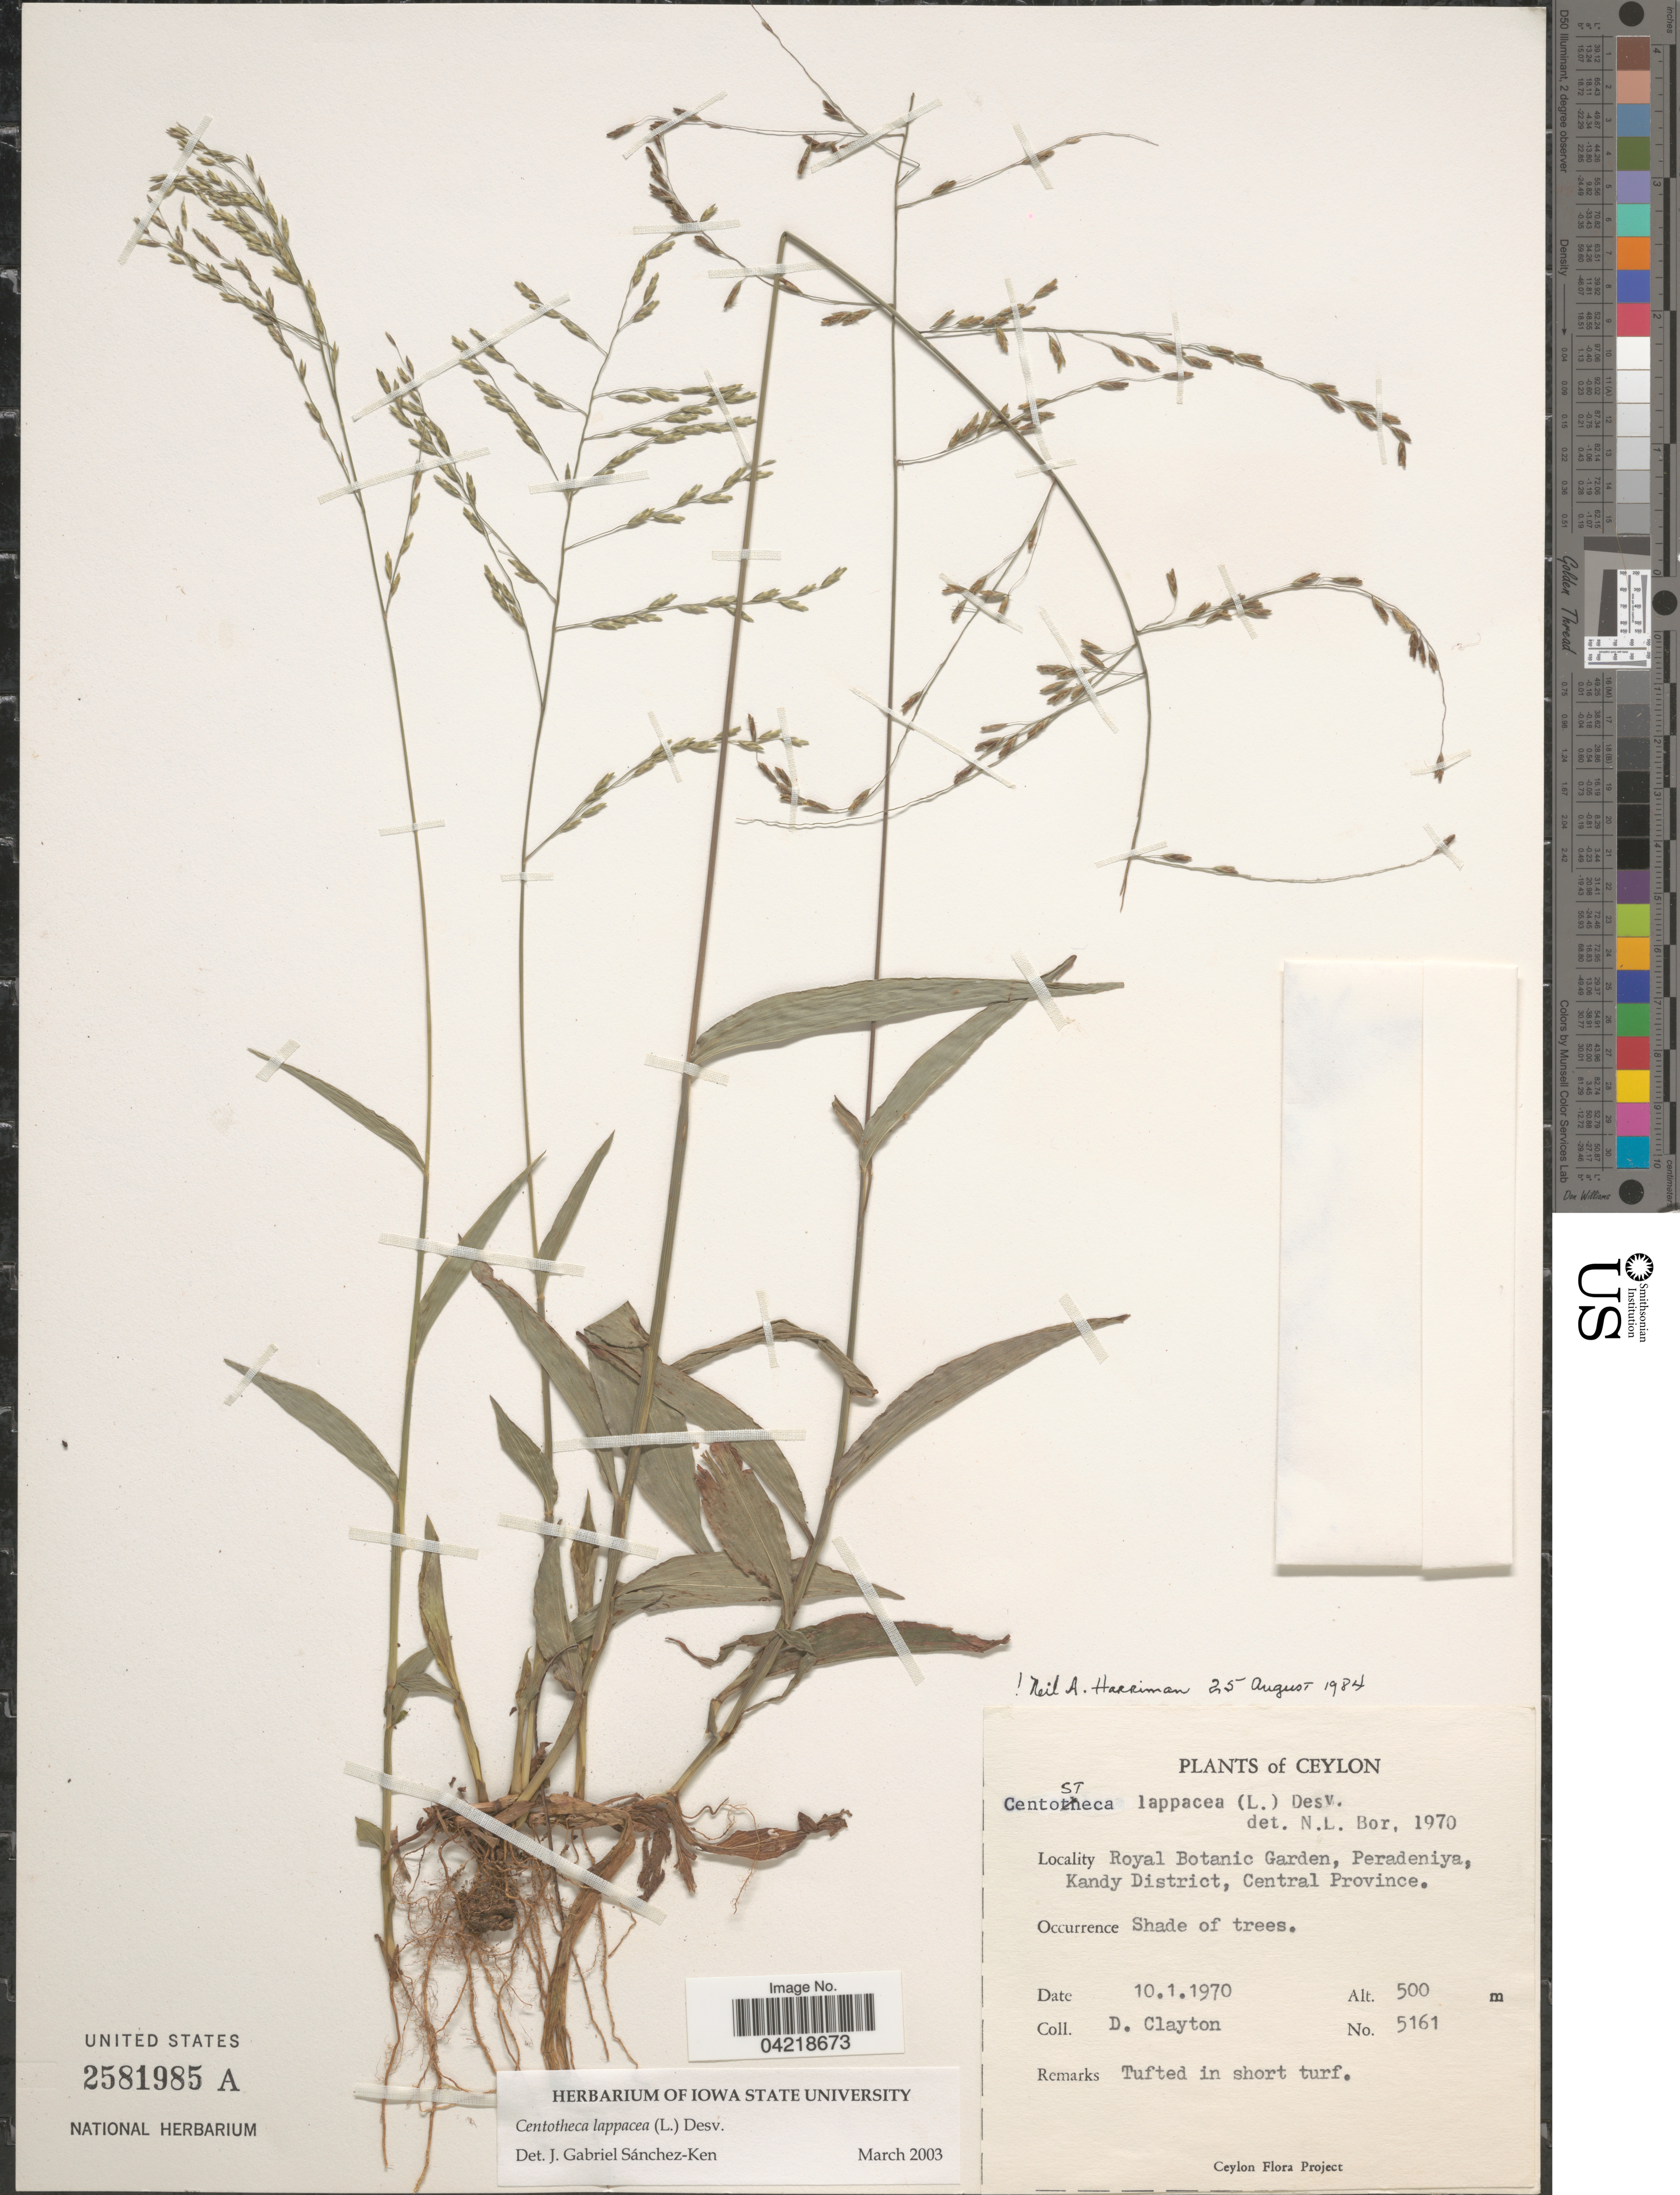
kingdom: Plantae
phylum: Tracheophyta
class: Liliopsida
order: Poales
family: Poaceae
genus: Centotheca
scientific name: Centotheca lappacea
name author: (L.) Desv.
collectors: D. Clayton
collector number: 5161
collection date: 1970-01-10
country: Sri Lanka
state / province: Central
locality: Ceylon. Royal Botanic Garden, Peradeniya, Kandy District.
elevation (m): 500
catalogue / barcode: US 2581985A